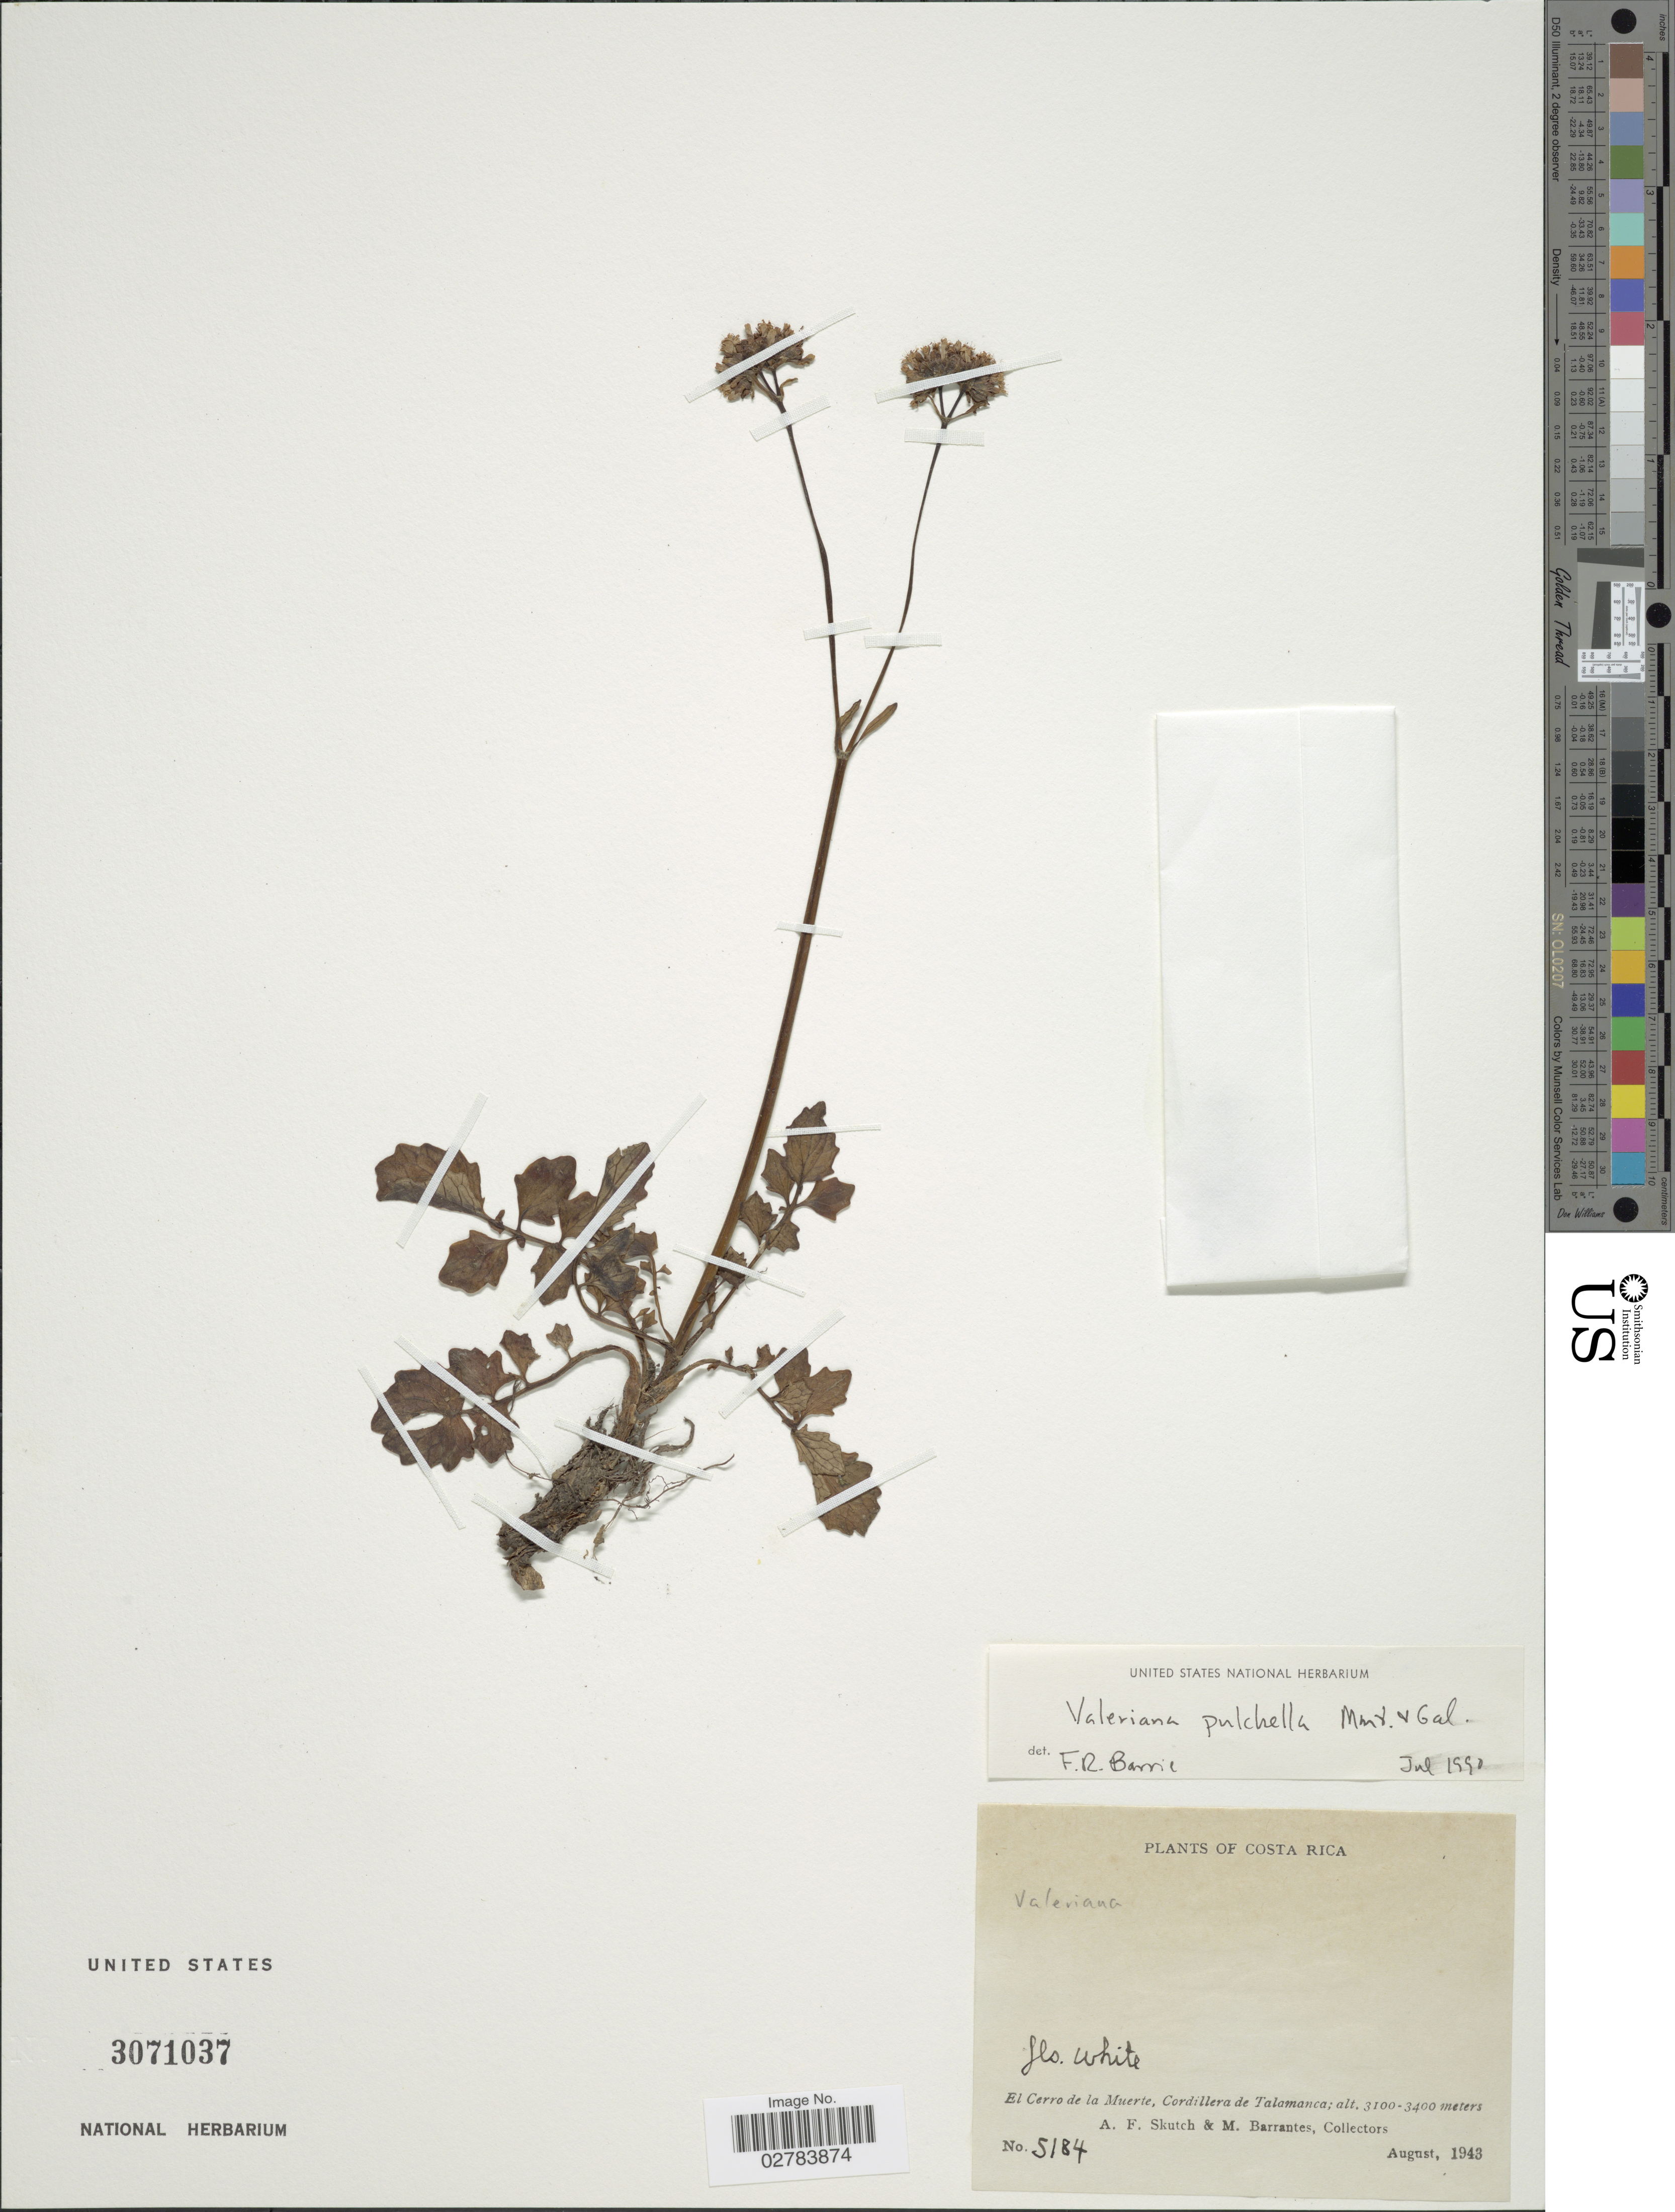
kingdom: Plantae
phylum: Tracheophyta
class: Magnoliopsida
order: Dipsacales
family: Caprifoliaceae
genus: Valeriana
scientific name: Valeriana pulchella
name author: M. Martens & Galeotti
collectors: A. F. Skutch & M. Barrantes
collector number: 5184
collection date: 1943-08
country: Costa Rica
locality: El Cerro de la Muerte, Cordillera de Talamanca.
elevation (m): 3100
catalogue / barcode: US 3071037